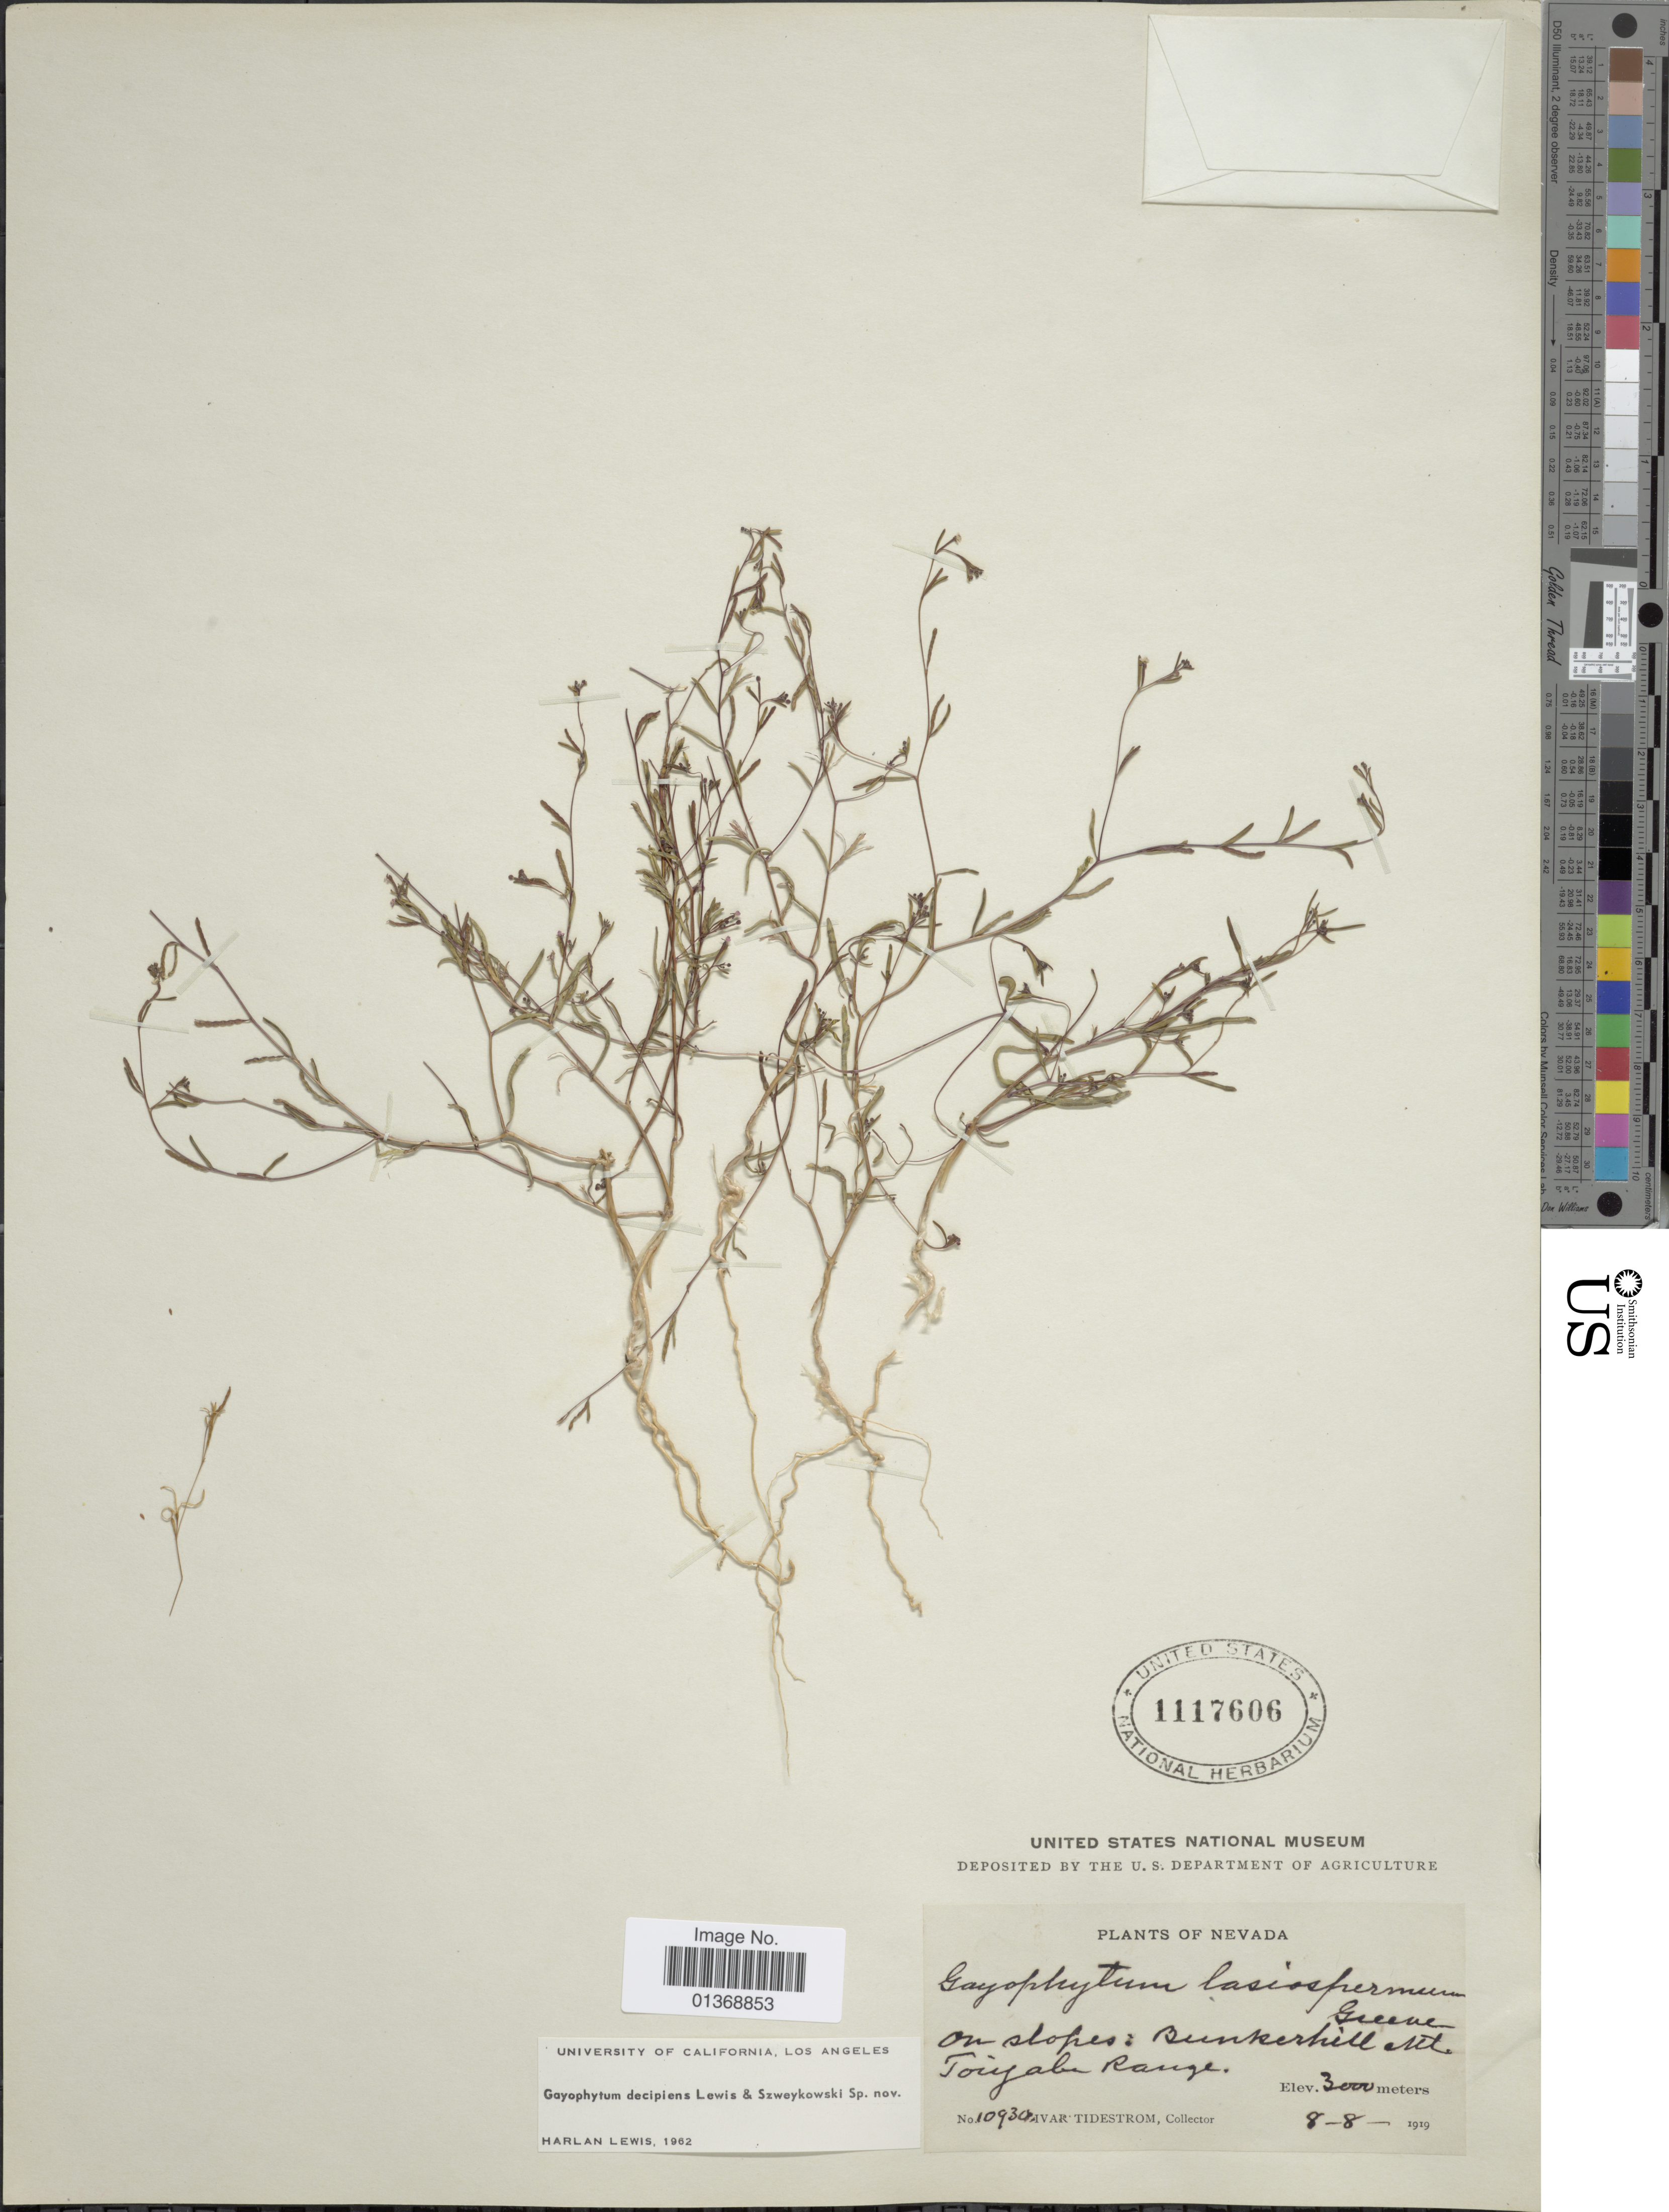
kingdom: Plantae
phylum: Tracheophyta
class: Magnoliopsida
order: Myrtales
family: Onagraceae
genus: Gayophytum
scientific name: Gayophytum decipiens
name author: F. H. Lewis & Szweyk.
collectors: I. F. Tidestrom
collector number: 10930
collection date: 1919-08-08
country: United States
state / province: Nevada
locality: On slopes: Bunkerhill Mt. Toiyabu Range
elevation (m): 3000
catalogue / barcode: US 1117606